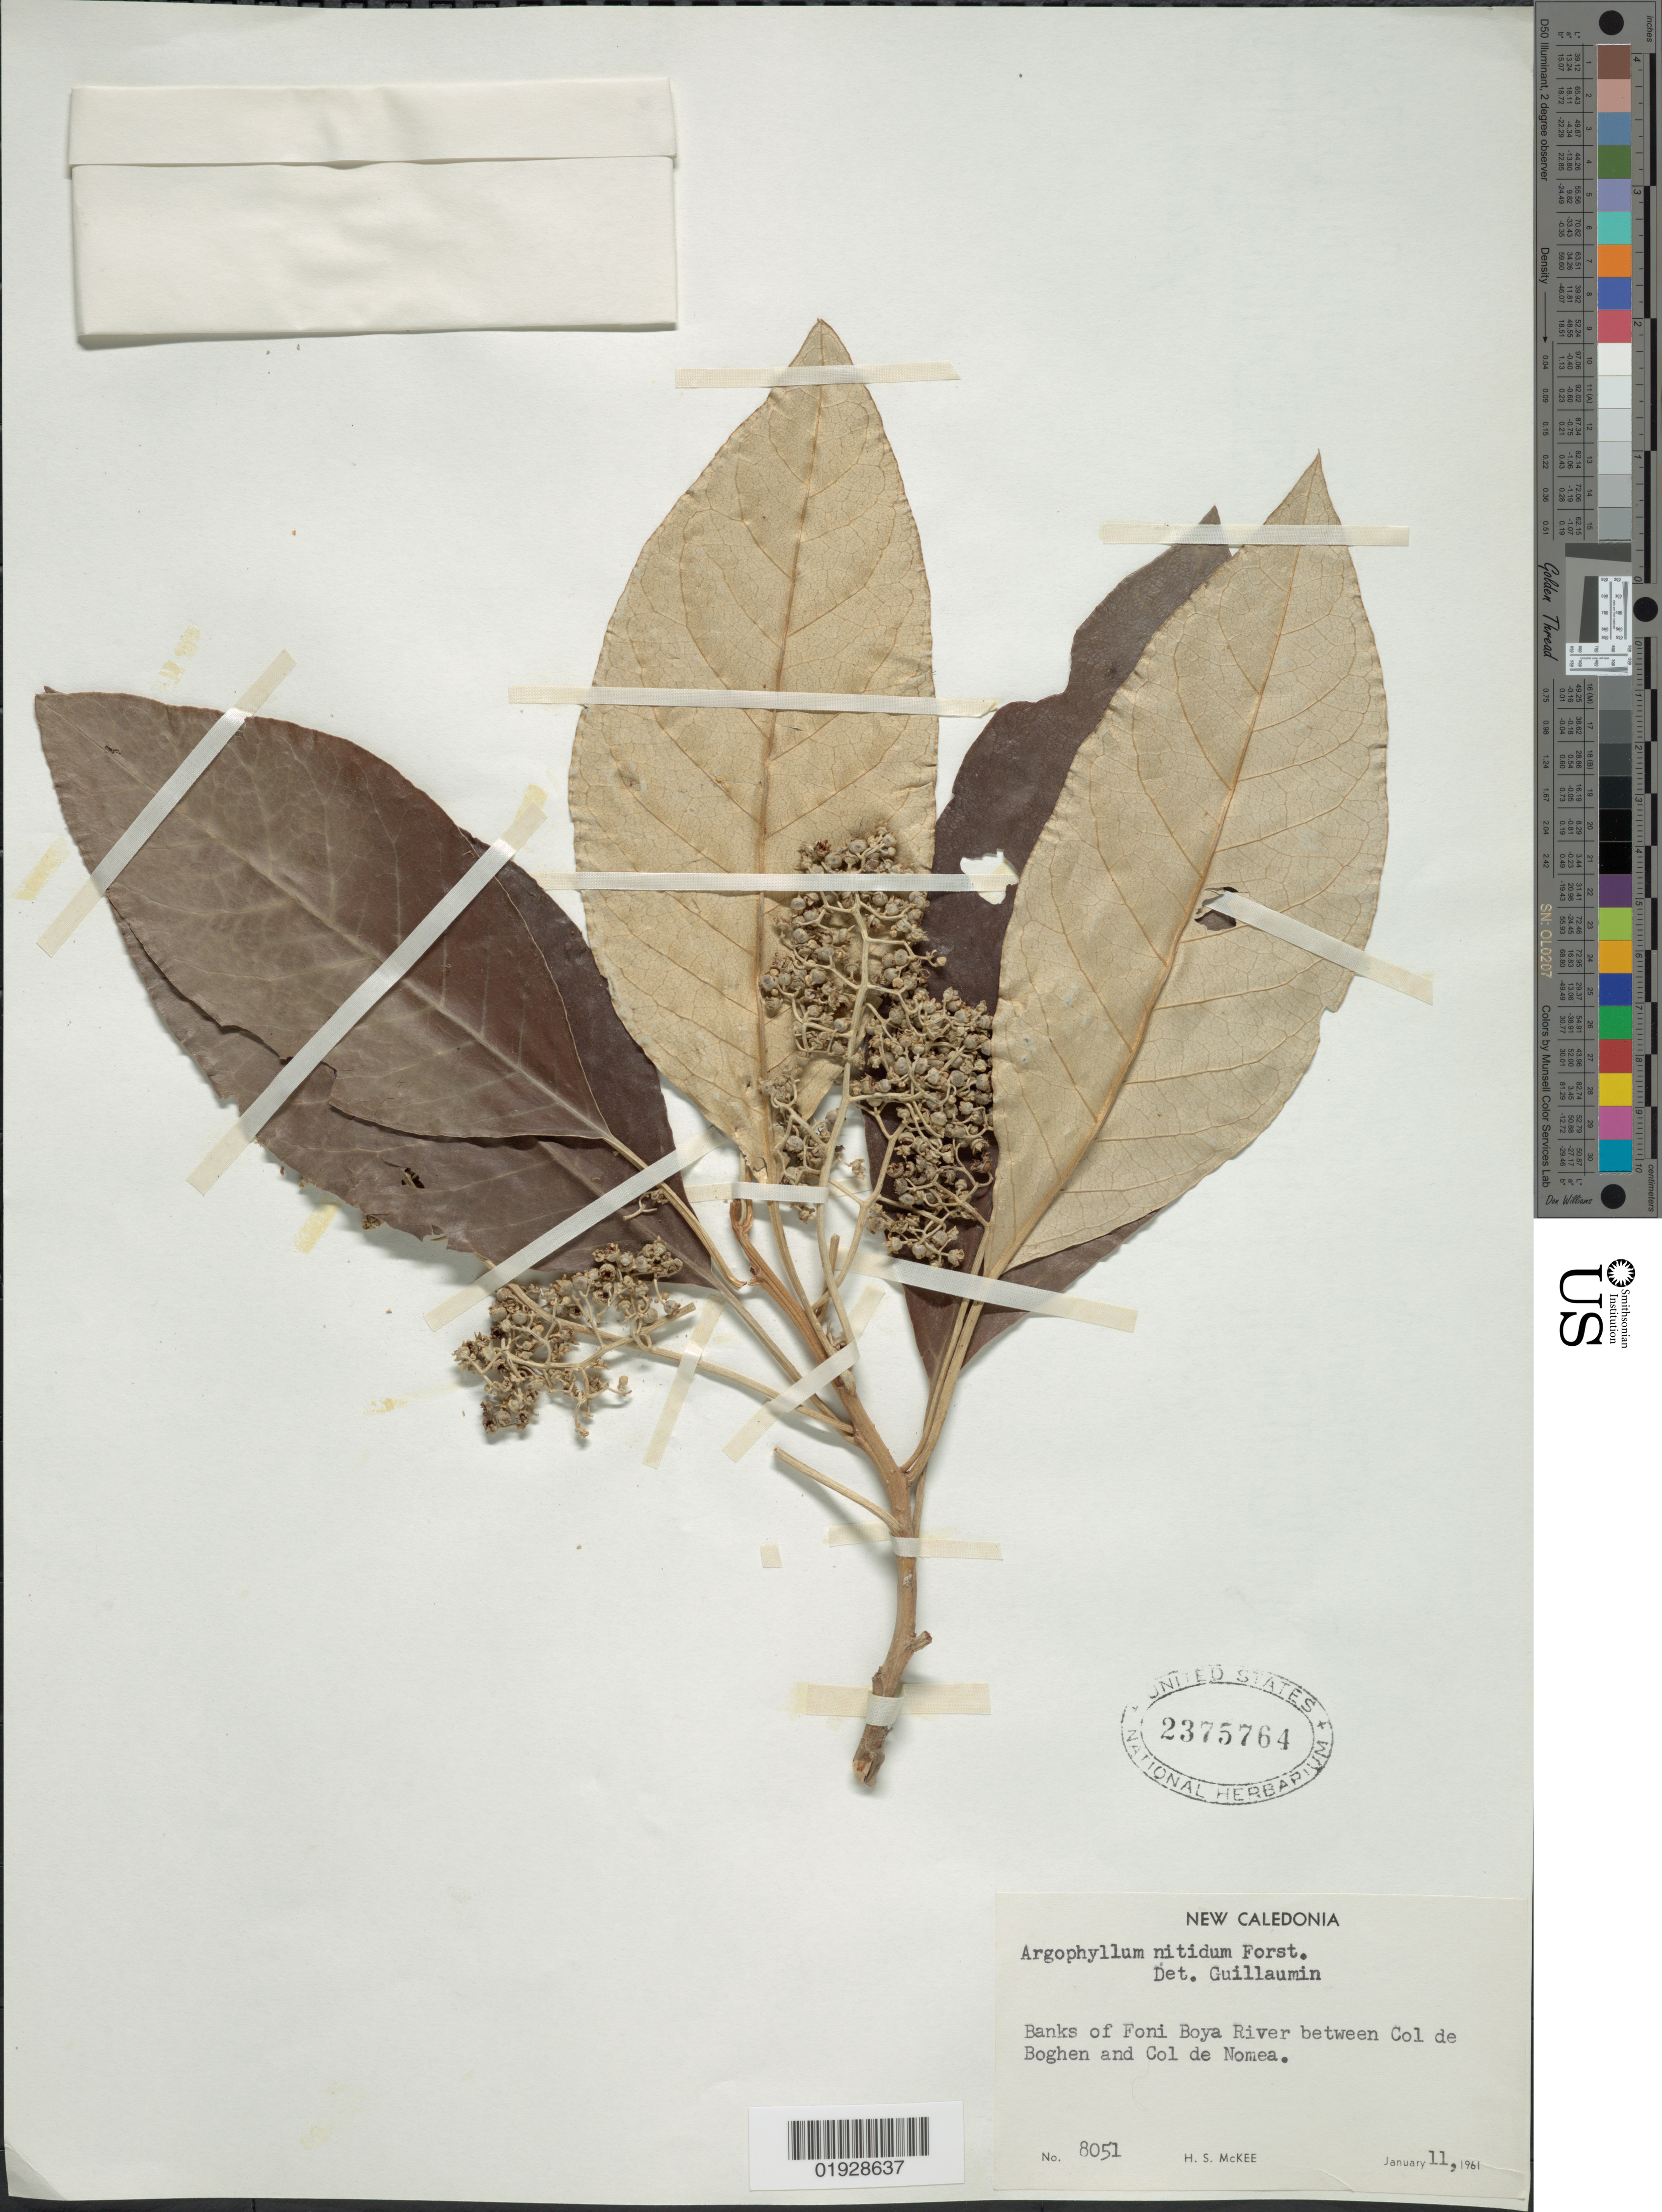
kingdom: Plantae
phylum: Tracheophyta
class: Magnoliopsida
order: Asterales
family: Argophyllaceae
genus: Argophyllum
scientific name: Argophyllum nitidum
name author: J.R. Forst. & G. Forst.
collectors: H. S. McKee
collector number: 8051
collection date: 1961-01-11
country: New Caledonia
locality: Banks of Foni Boya River between Col de Boghen and Col de Nomea.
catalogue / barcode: US 2375764